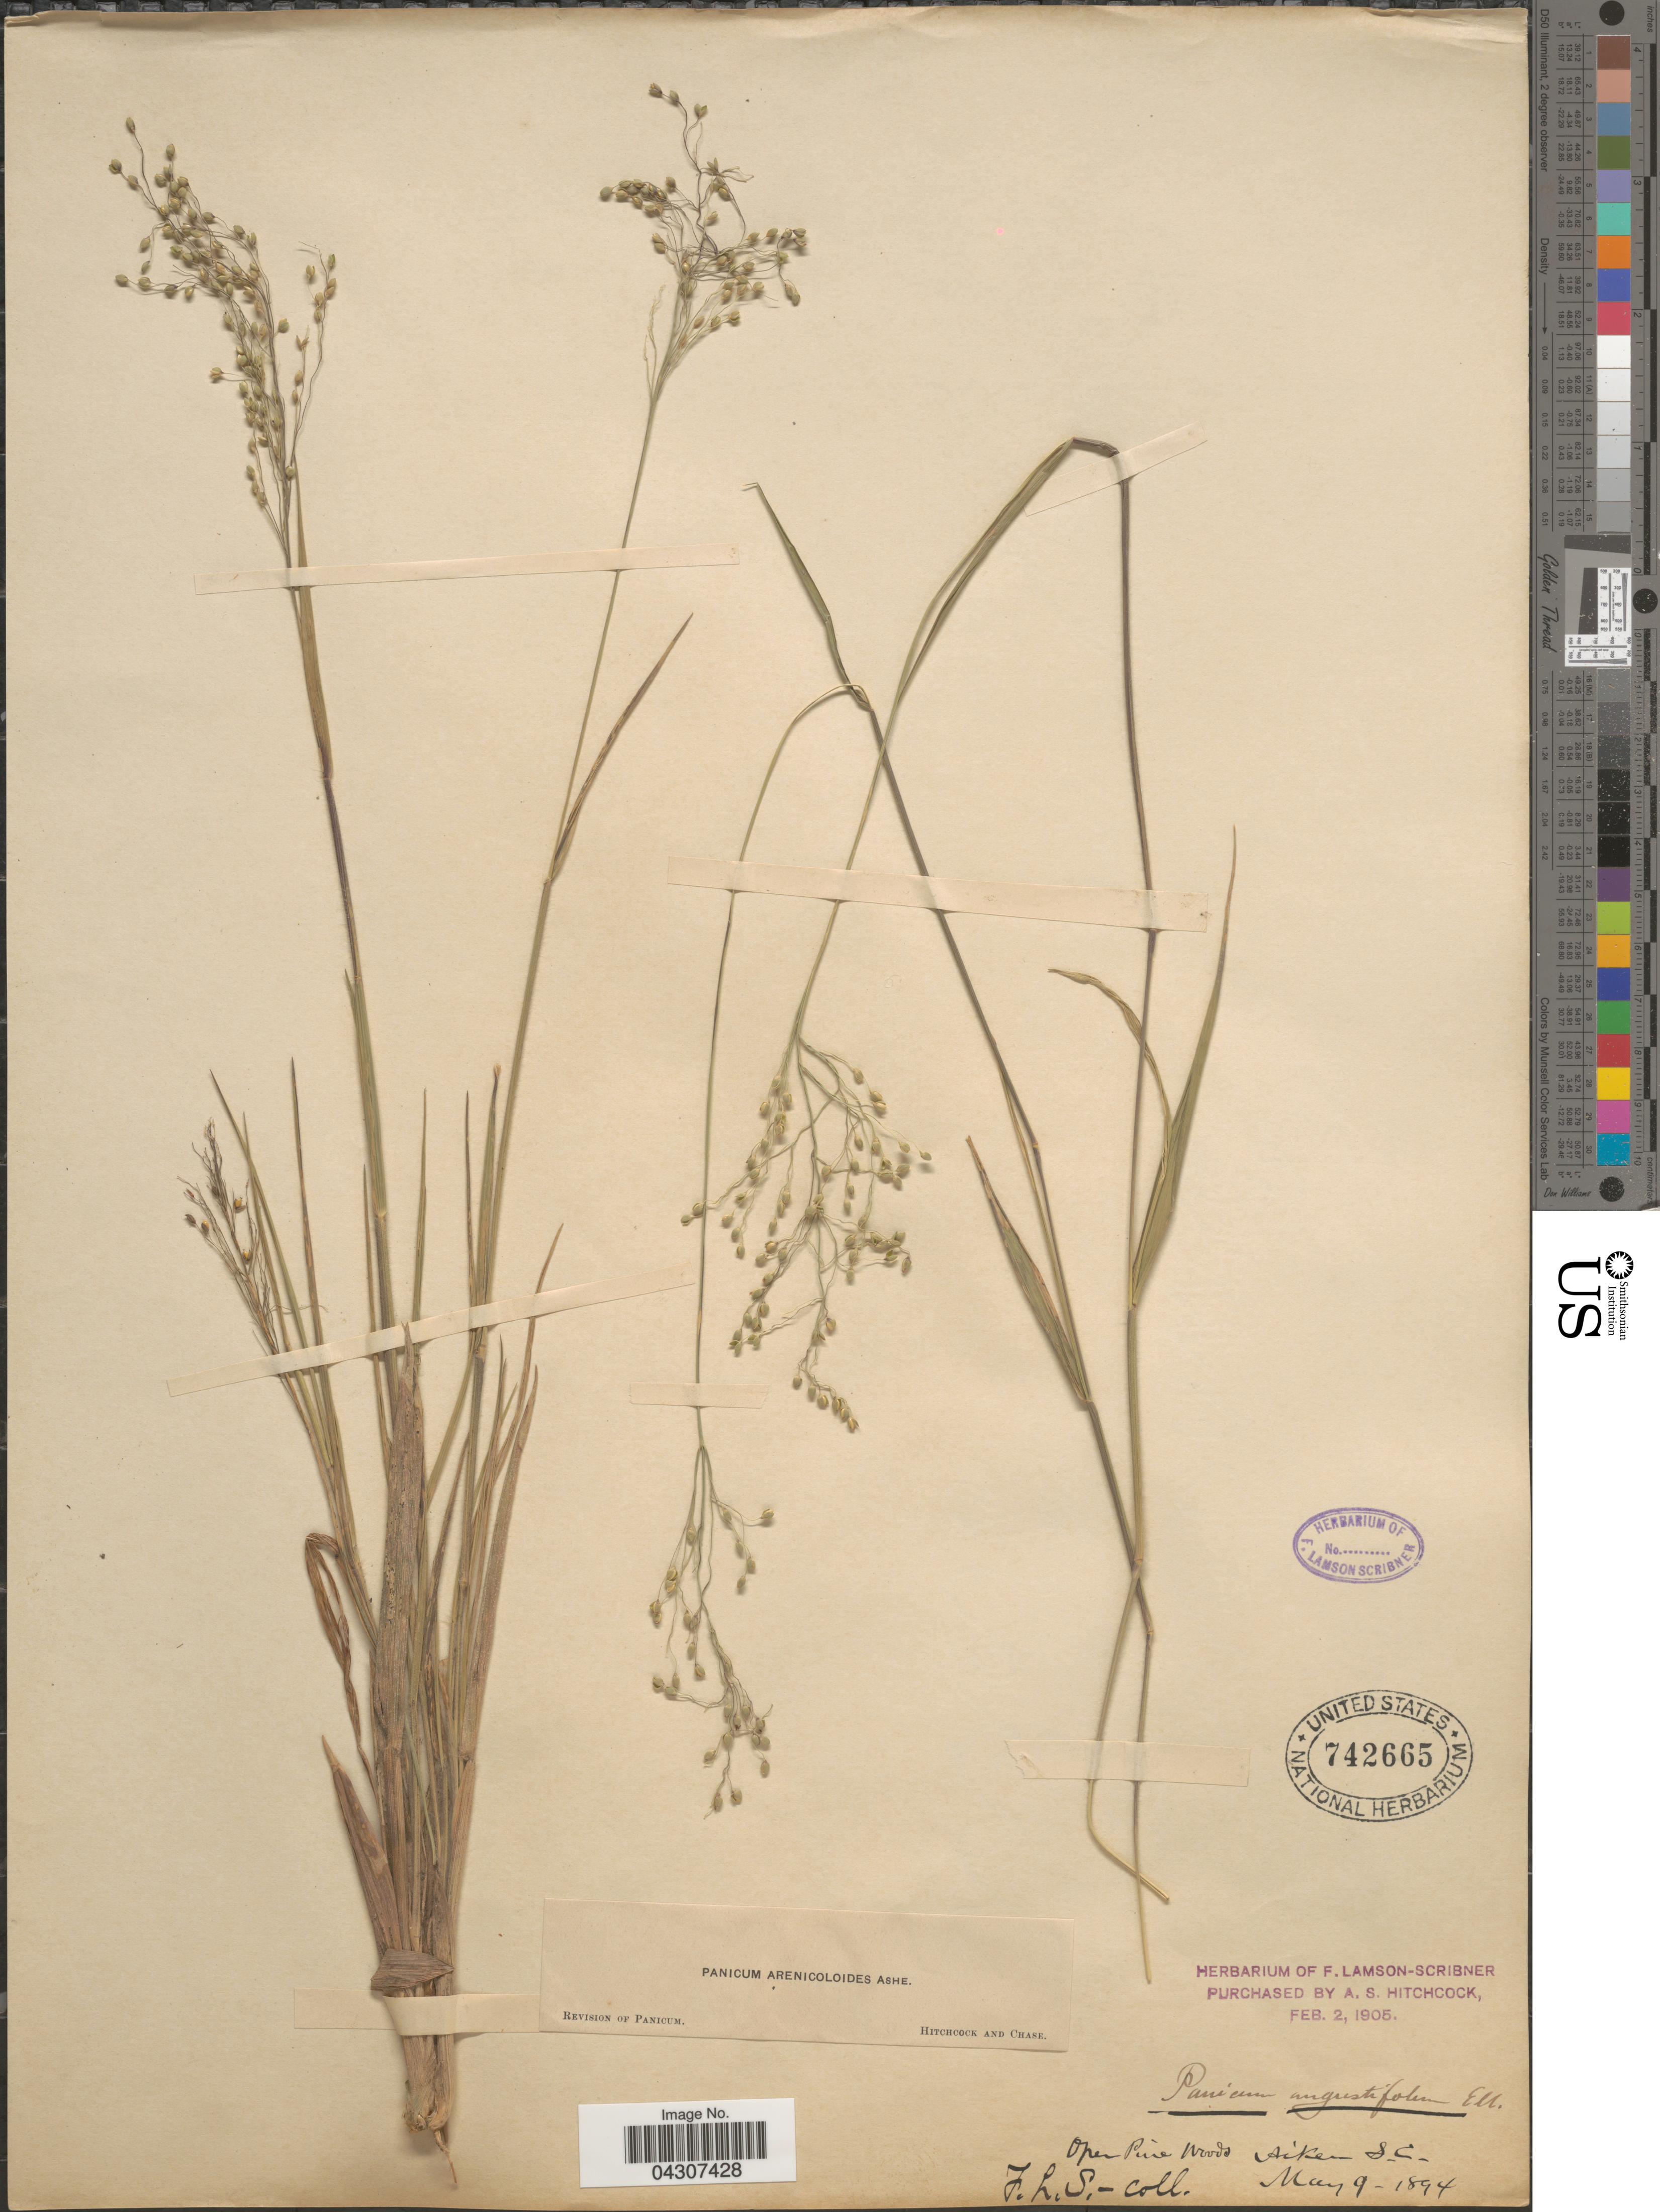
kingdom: Plantae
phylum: Tracheophyta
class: Liliopsida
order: Poales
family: Poaceae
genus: Dichanthelium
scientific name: Dichanthelium aciculare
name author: (Desv. ex Poir.) Gould & C.A. Clark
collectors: F. Lamson-Scribner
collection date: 1894-05-09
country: United States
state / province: South Carolina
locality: Open Pine woods Aiken.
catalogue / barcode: US 742665